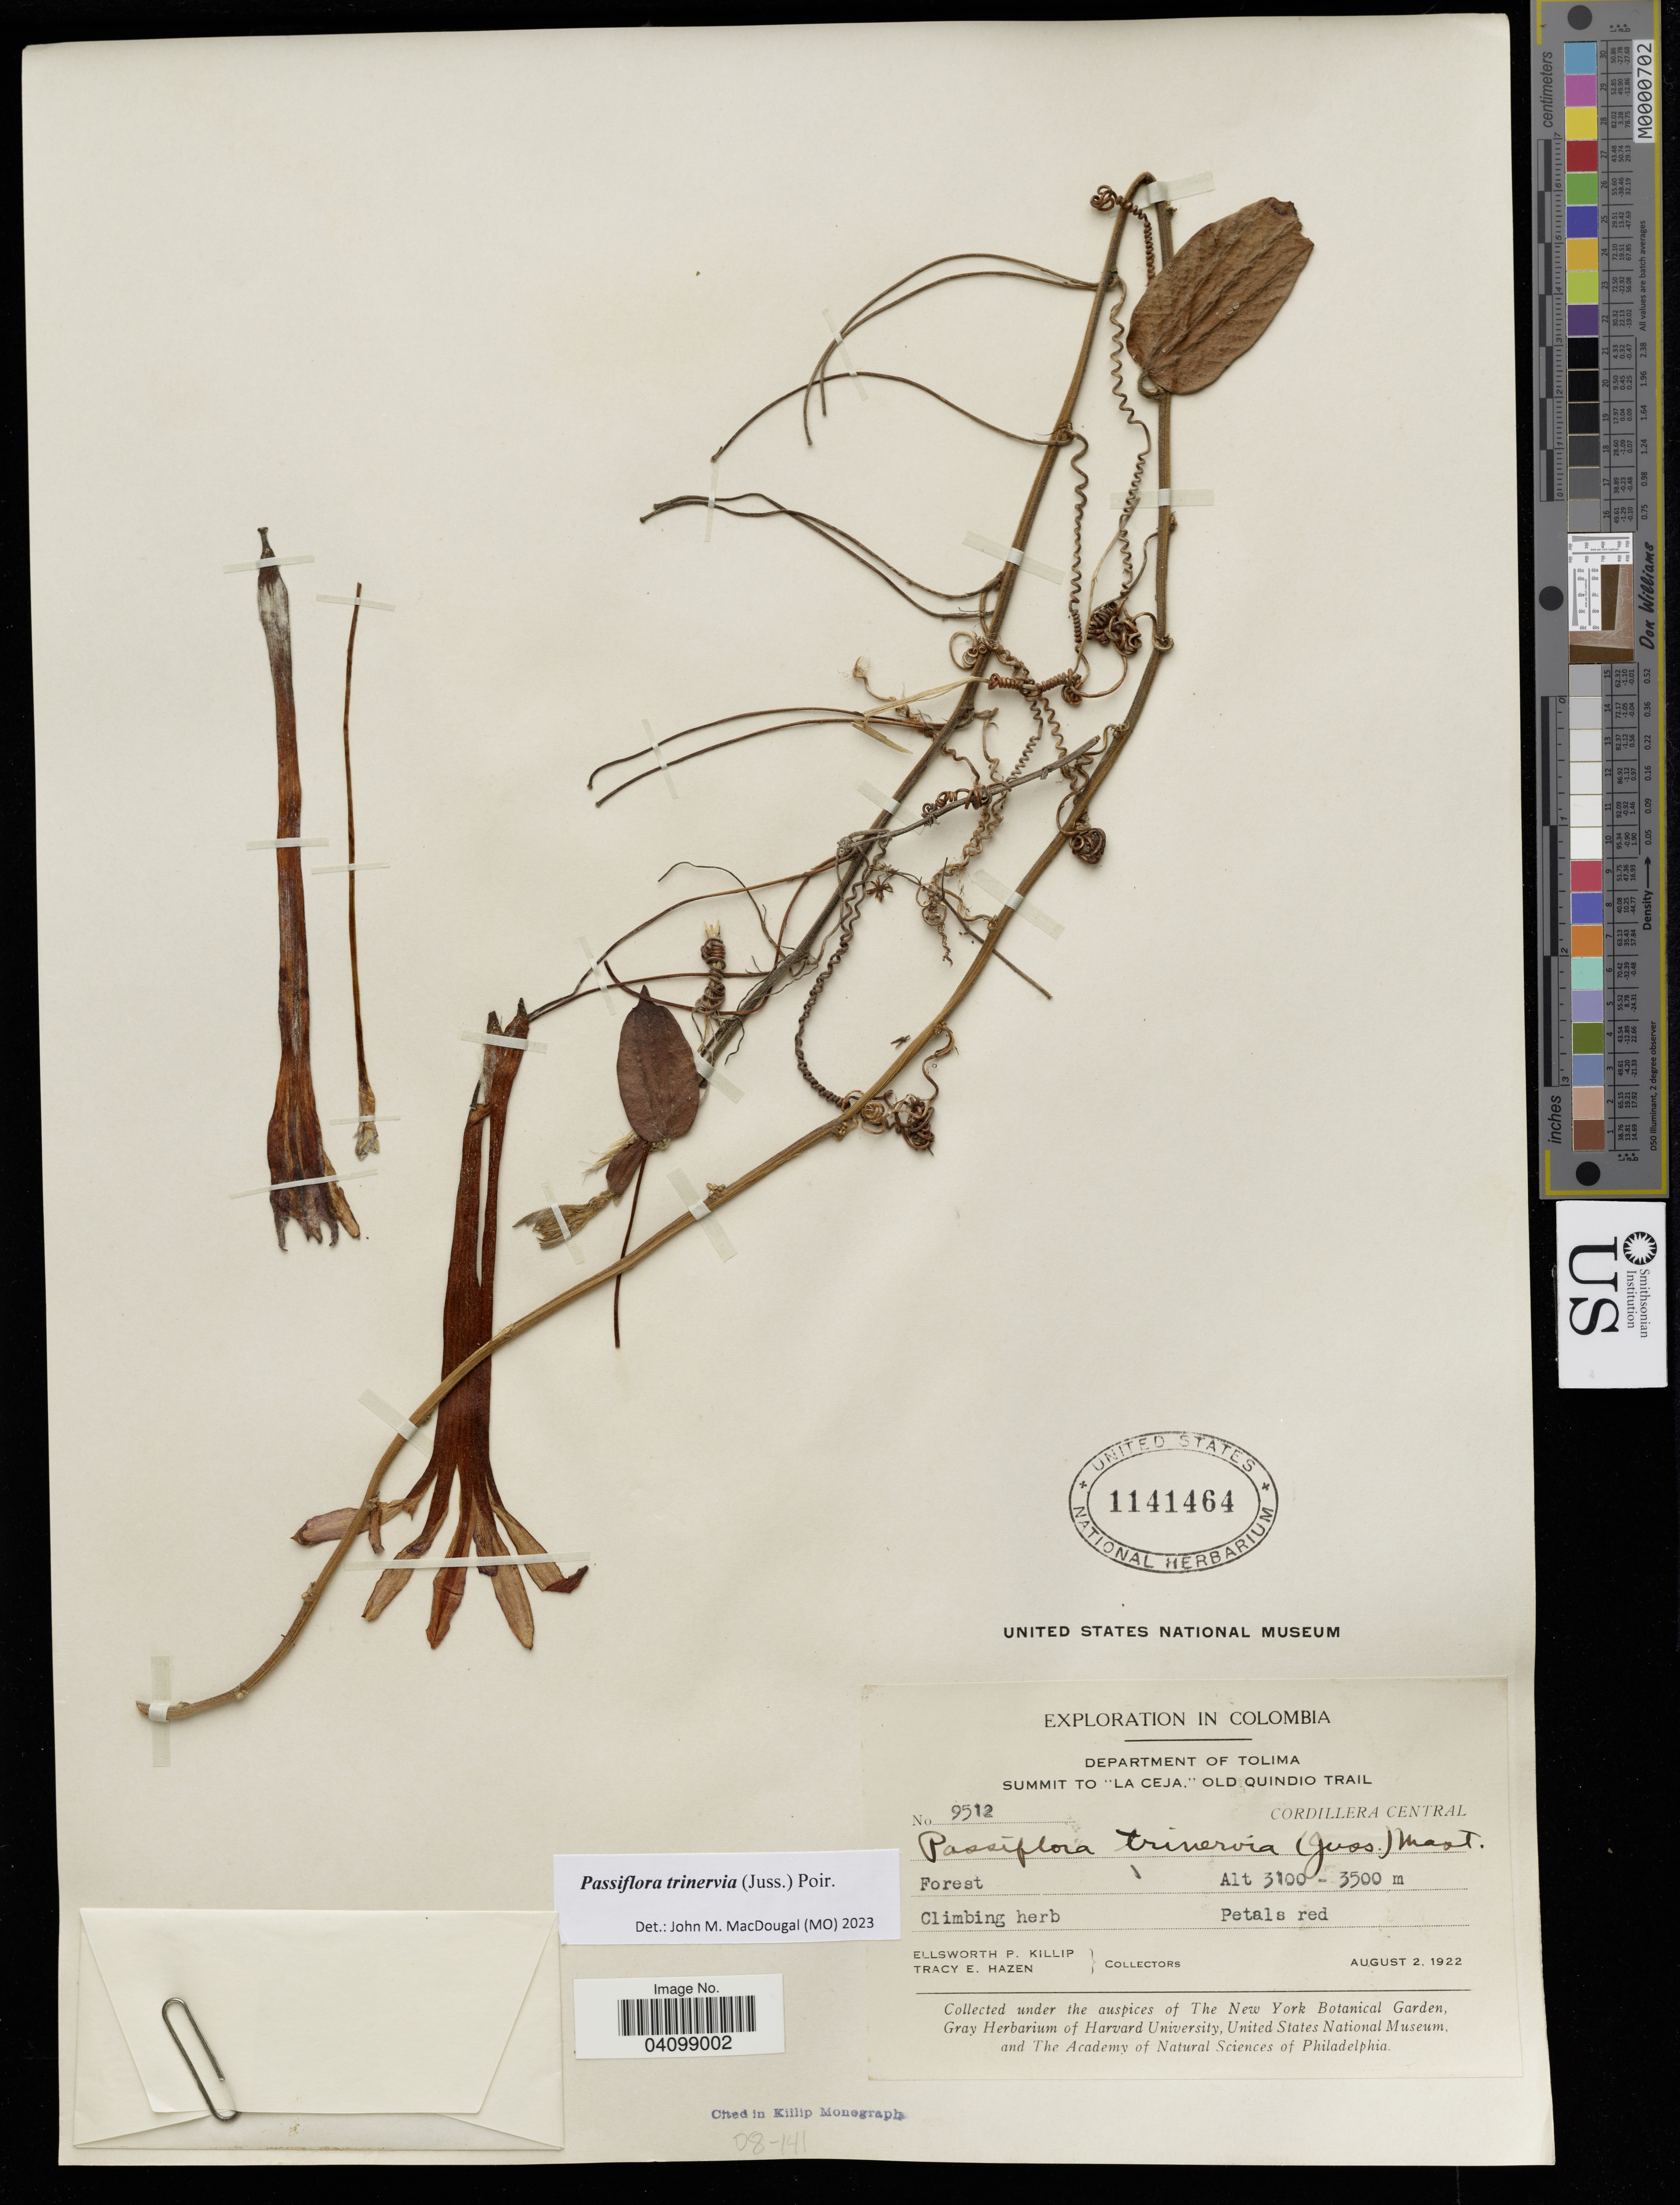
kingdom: Plantae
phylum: Tracheophyta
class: Magnoliopsida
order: Malpighiales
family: Passifloraceae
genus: Passiflora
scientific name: Passiflora trinervia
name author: (Juss.) Poir.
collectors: E. Killip & T. E. Hazen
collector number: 9512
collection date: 1922-08-02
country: Colombia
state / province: Tolima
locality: Summit to "La Ceja," Old Quindio Trail. Cordillera Central.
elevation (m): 3100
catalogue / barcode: US 1141464